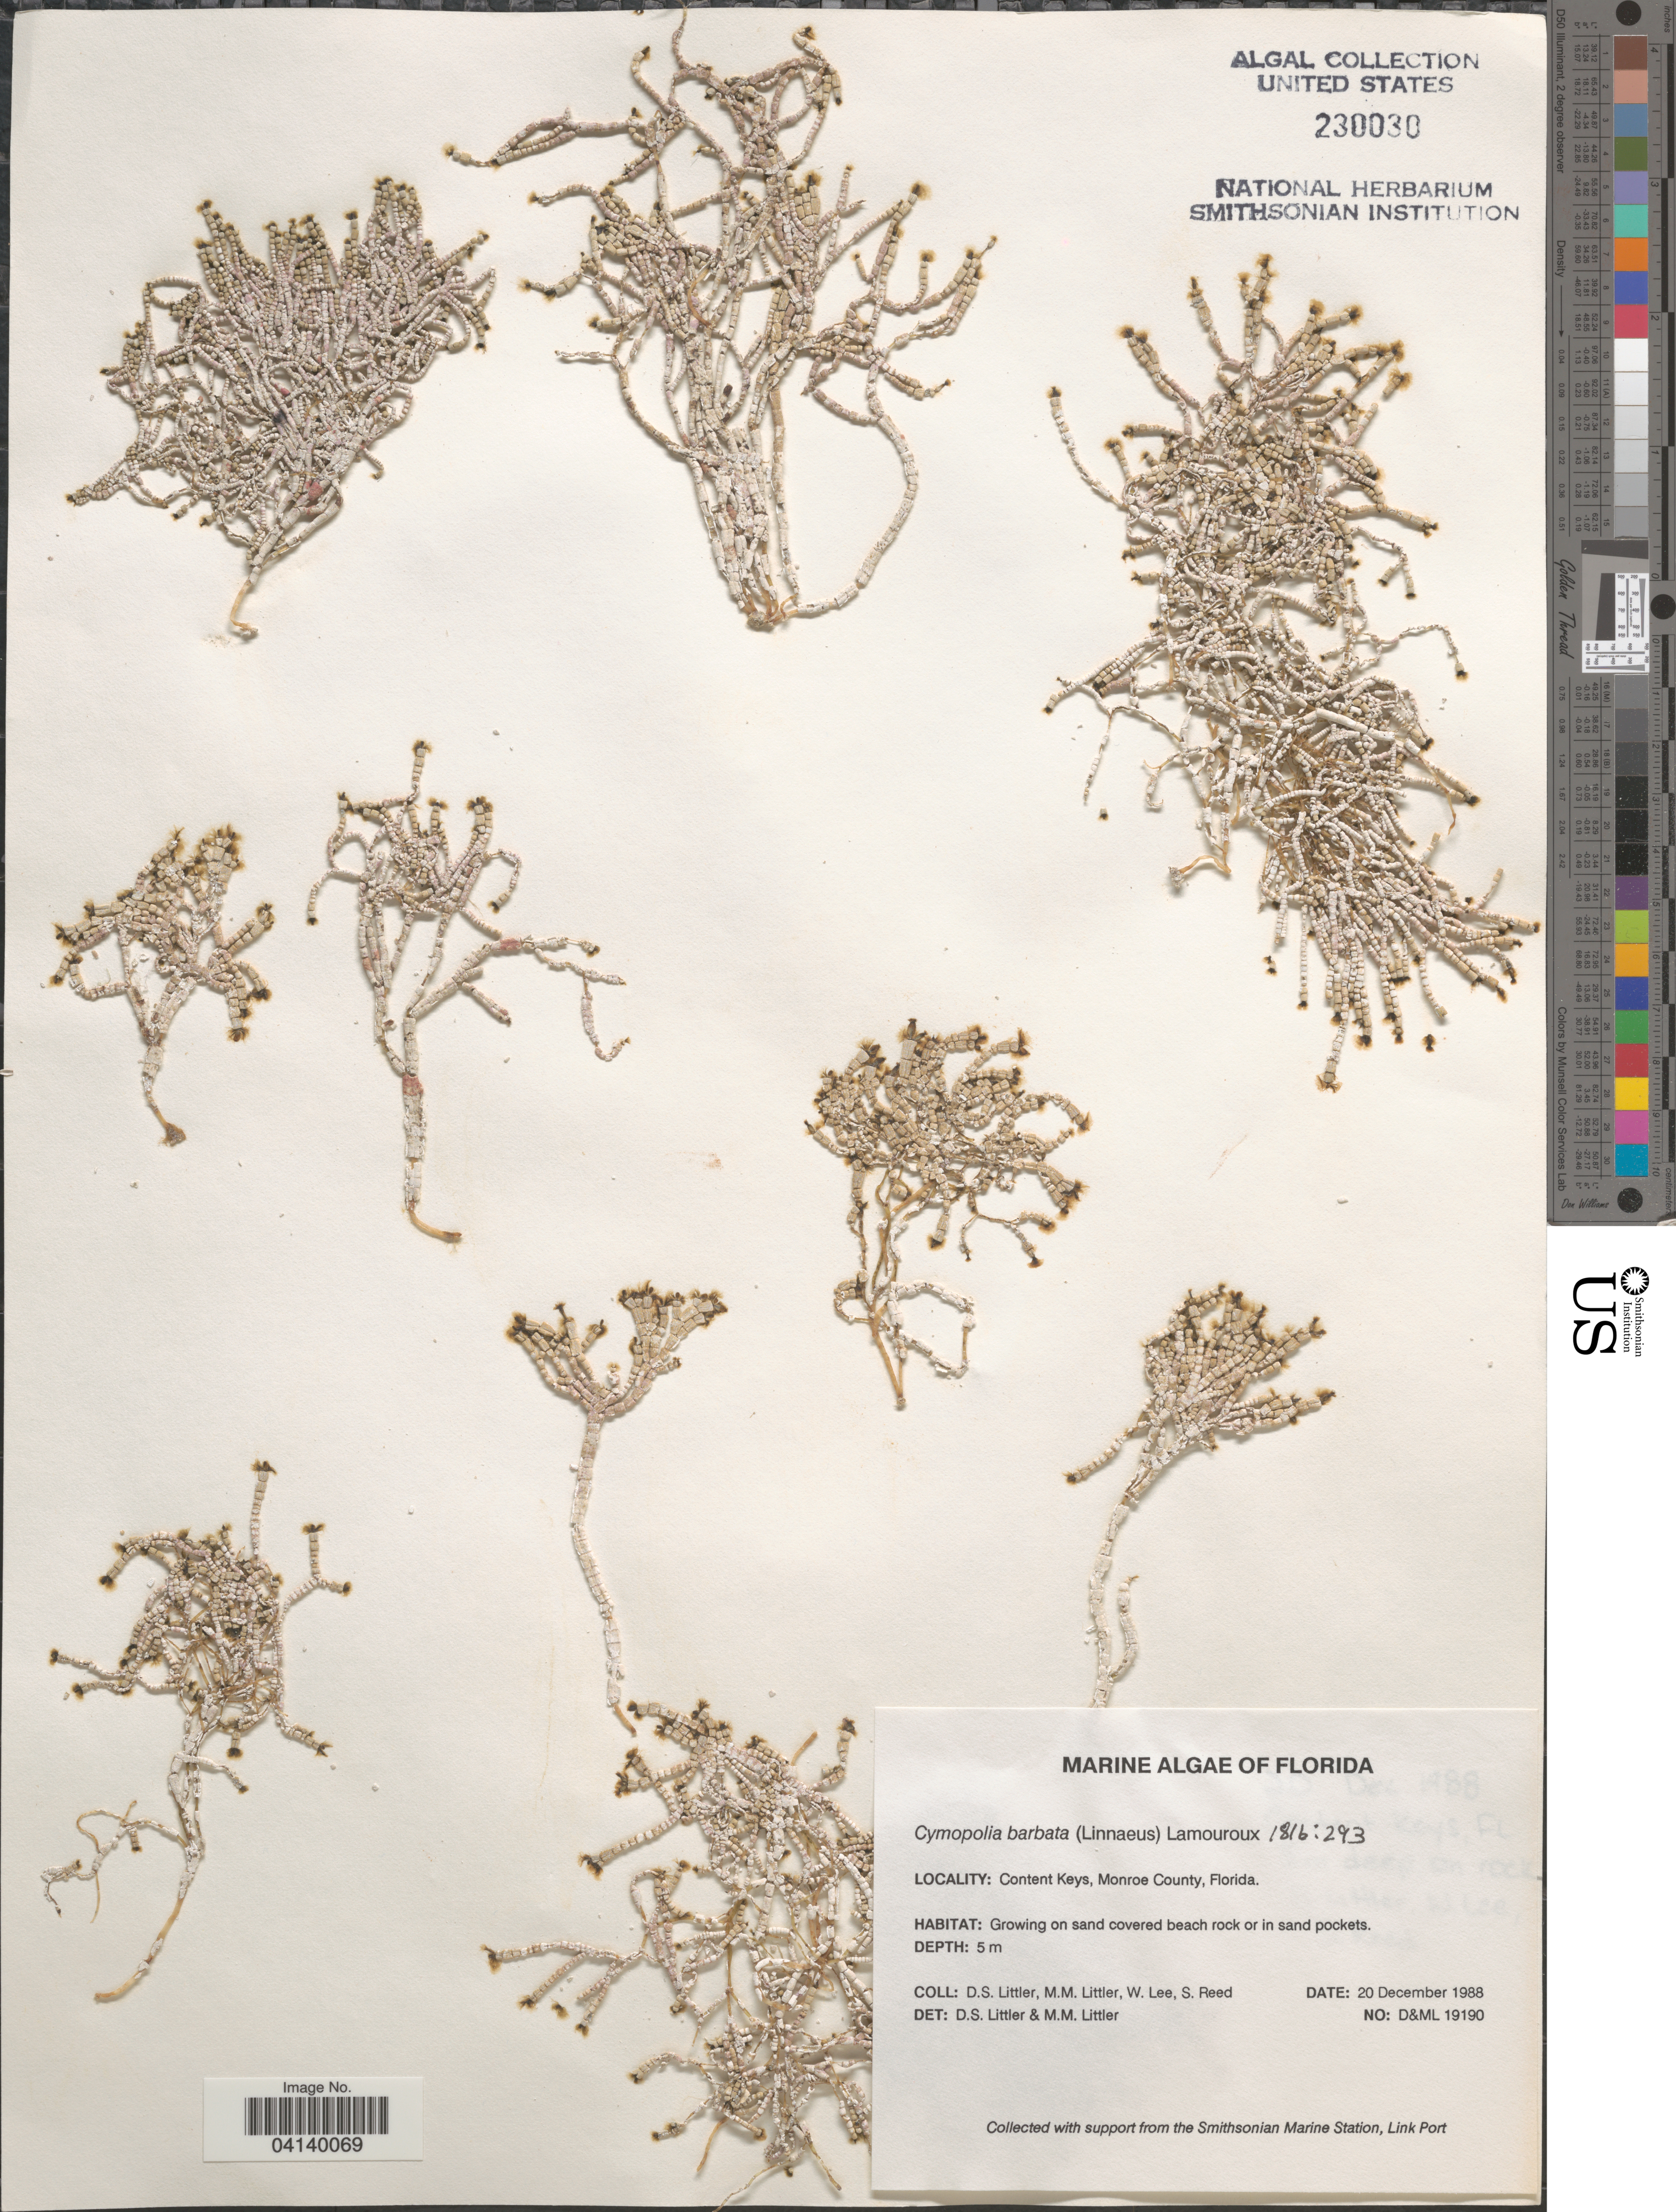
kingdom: Plantae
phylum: Chlorophyta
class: Ulvophyceae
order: Dasycladales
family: Dasycladaceae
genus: Cymopolia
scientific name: Cymopolia barbata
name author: (L.) J.V.Lamouroux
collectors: D. S. Littler, W. Lee & S. Reed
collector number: D&ML19190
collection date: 1988-12-20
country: United States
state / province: Florida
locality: Content Keys, Monroe County.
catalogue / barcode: US 230030